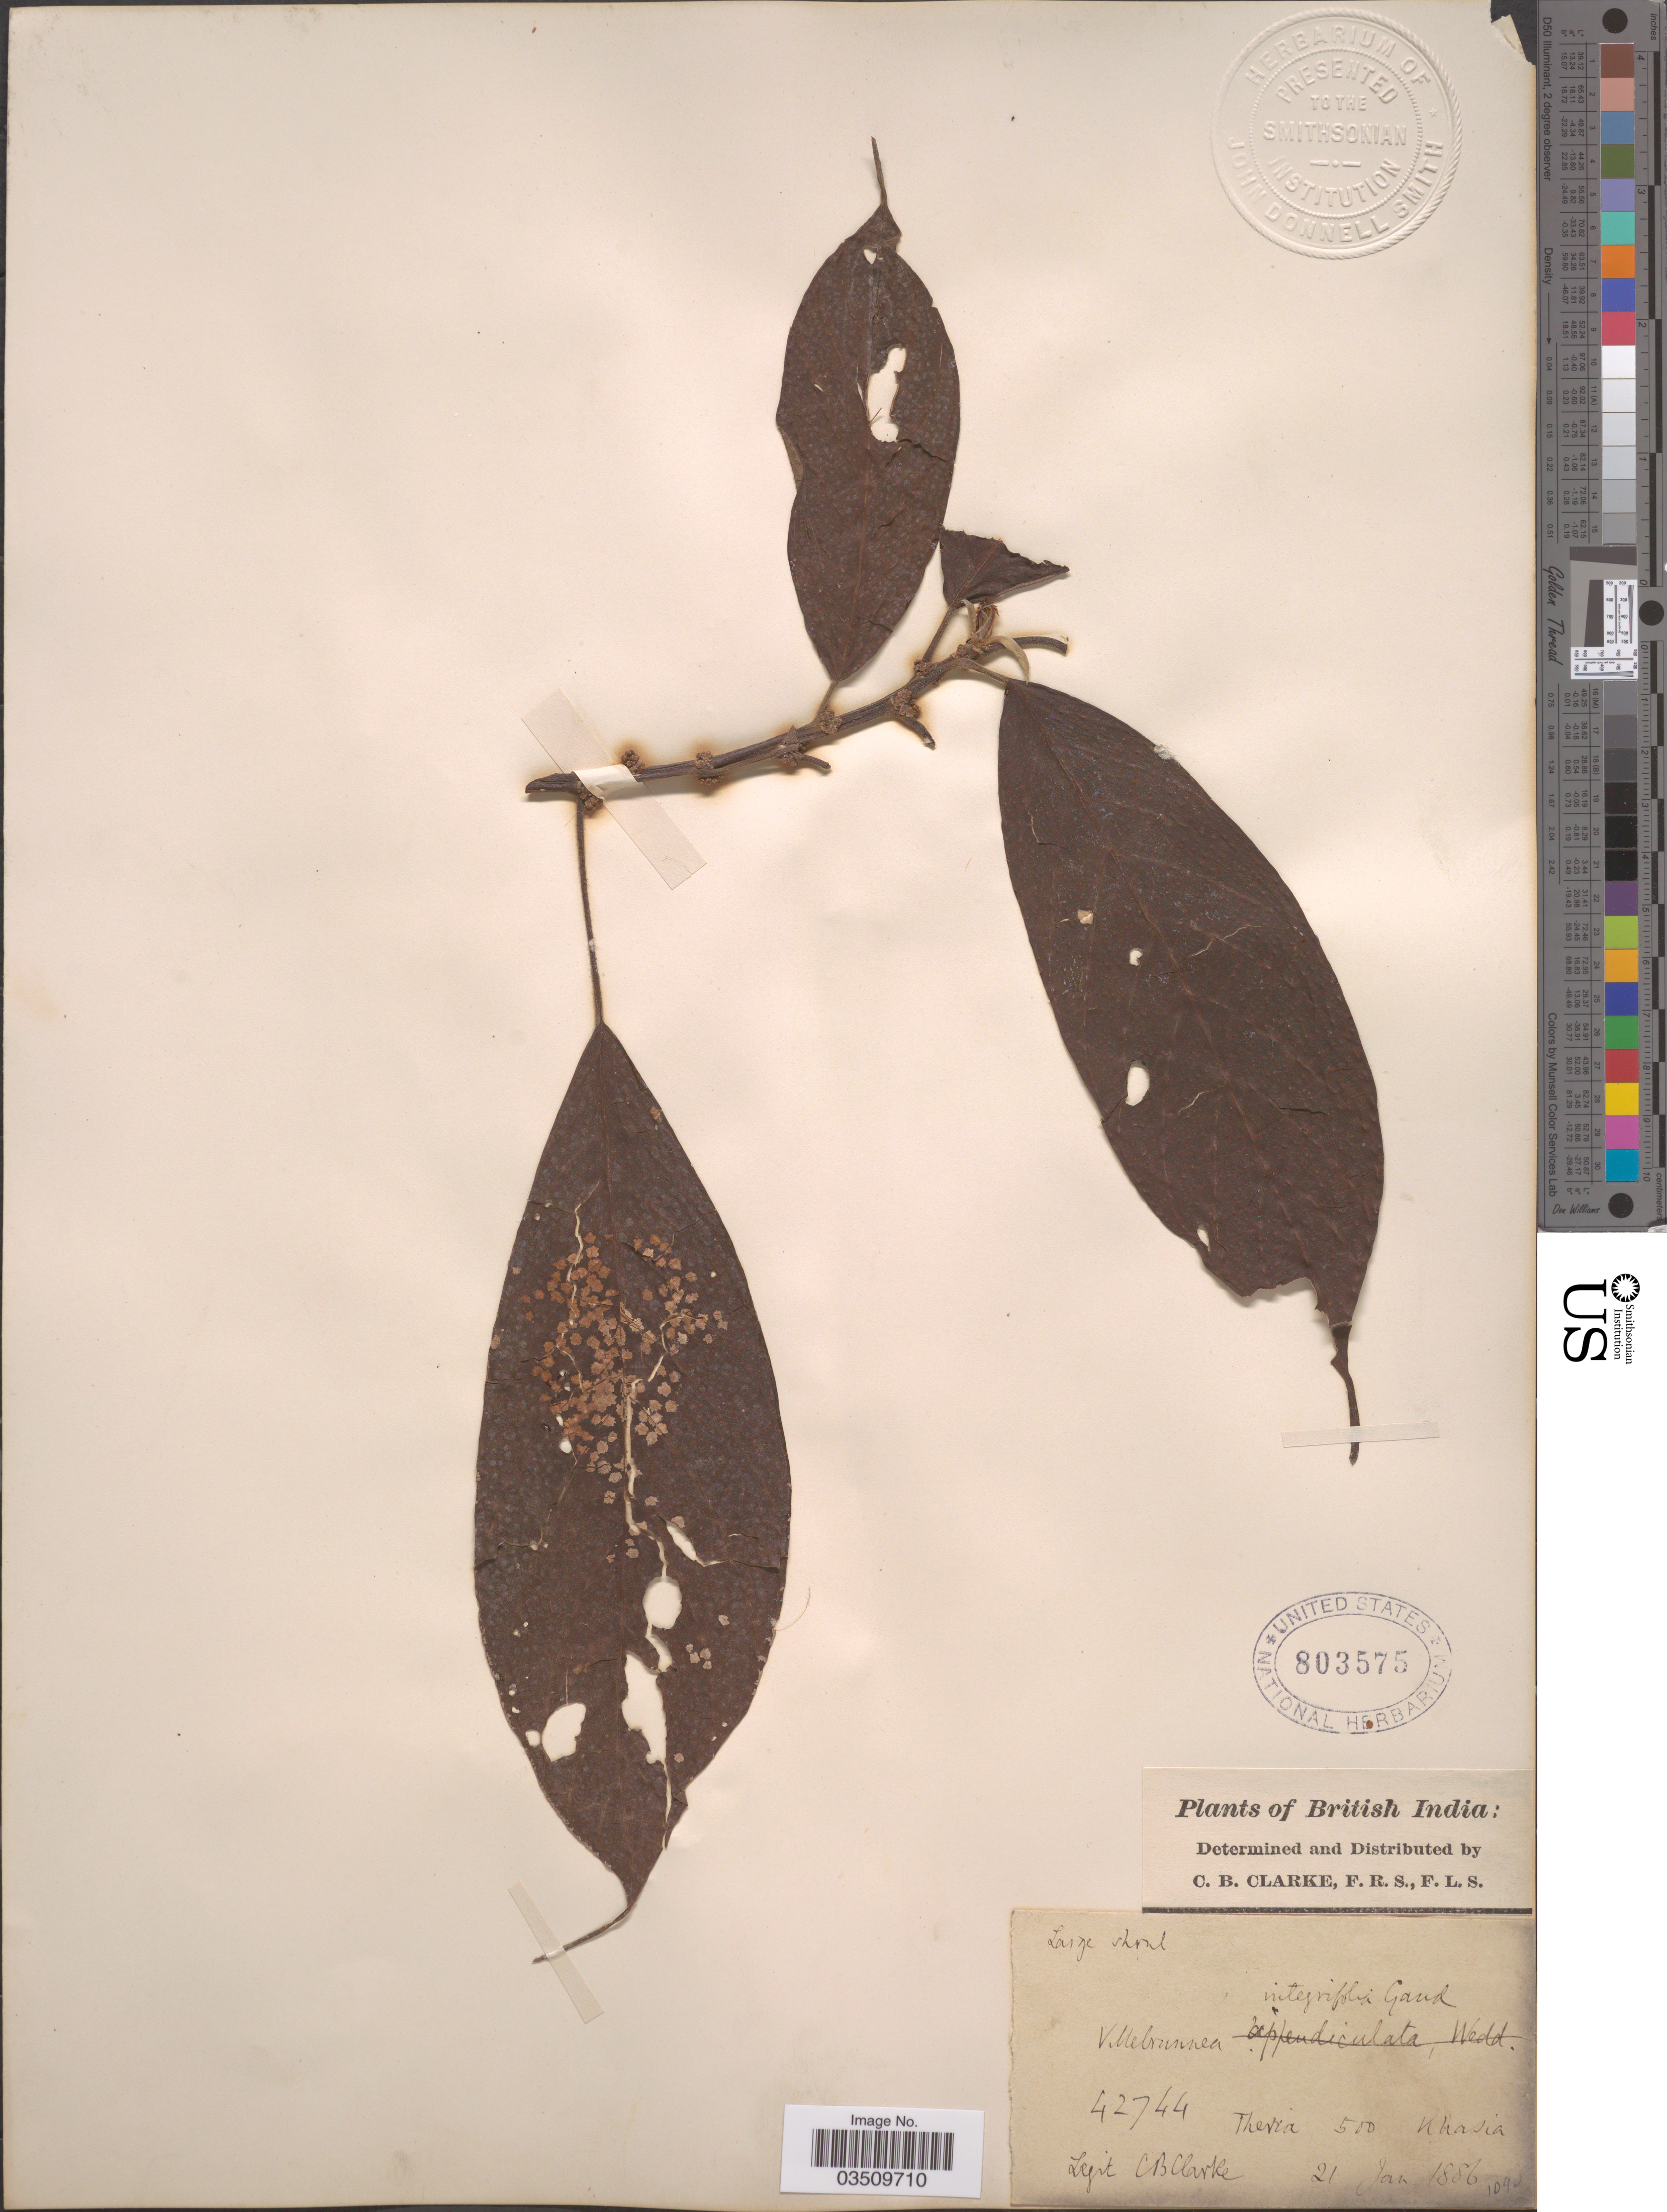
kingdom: Plantae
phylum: Tracheophyta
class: Magnoliopsida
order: Rosales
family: Urticaceae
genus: Oreocnide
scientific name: Oreocnide integrifolia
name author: (Gaudich.) Miq.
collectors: C. B. Clarke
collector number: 42744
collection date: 1886-01-21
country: India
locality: British India. Theria. Khasia.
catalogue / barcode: US 803575